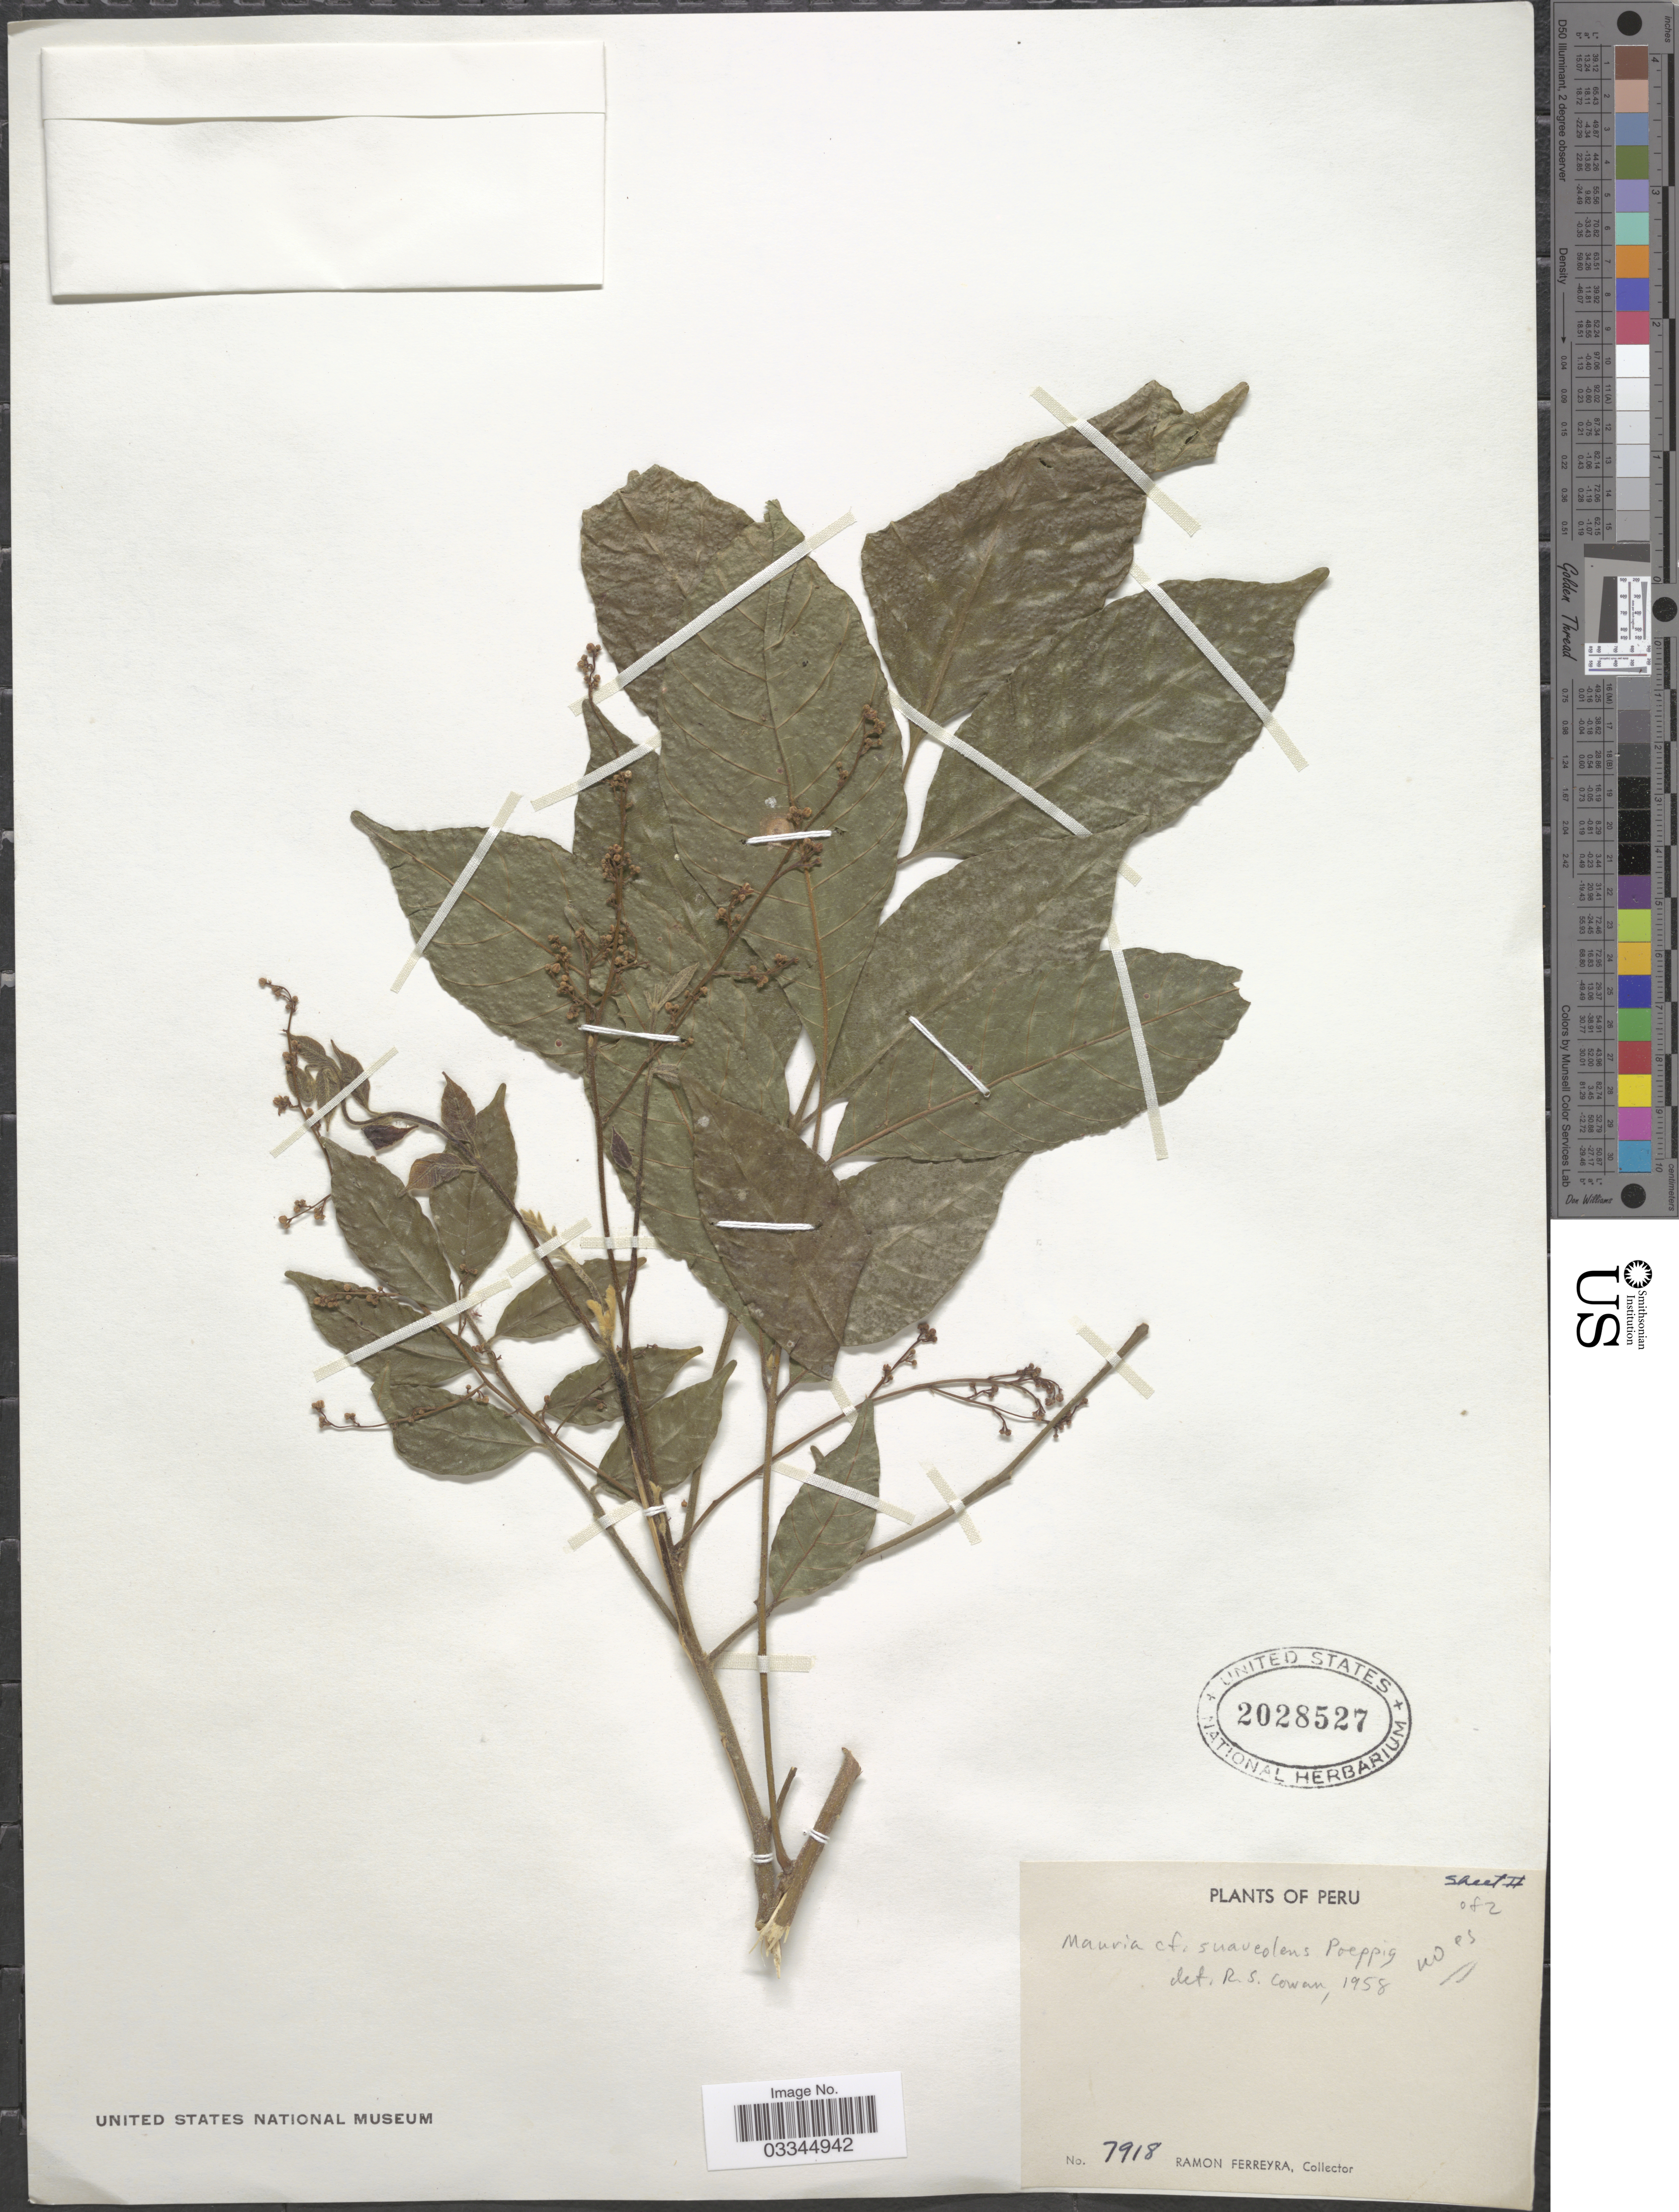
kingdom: Plantae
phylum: Tracheophyta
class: Magnoliopsida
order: Sapindales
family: Anacardiaceae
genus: Mauria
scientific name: Mauria suaveolens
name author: Poepp.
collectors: R. A. Ferreyra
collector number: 7918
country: Peru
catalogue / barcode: US 2028527